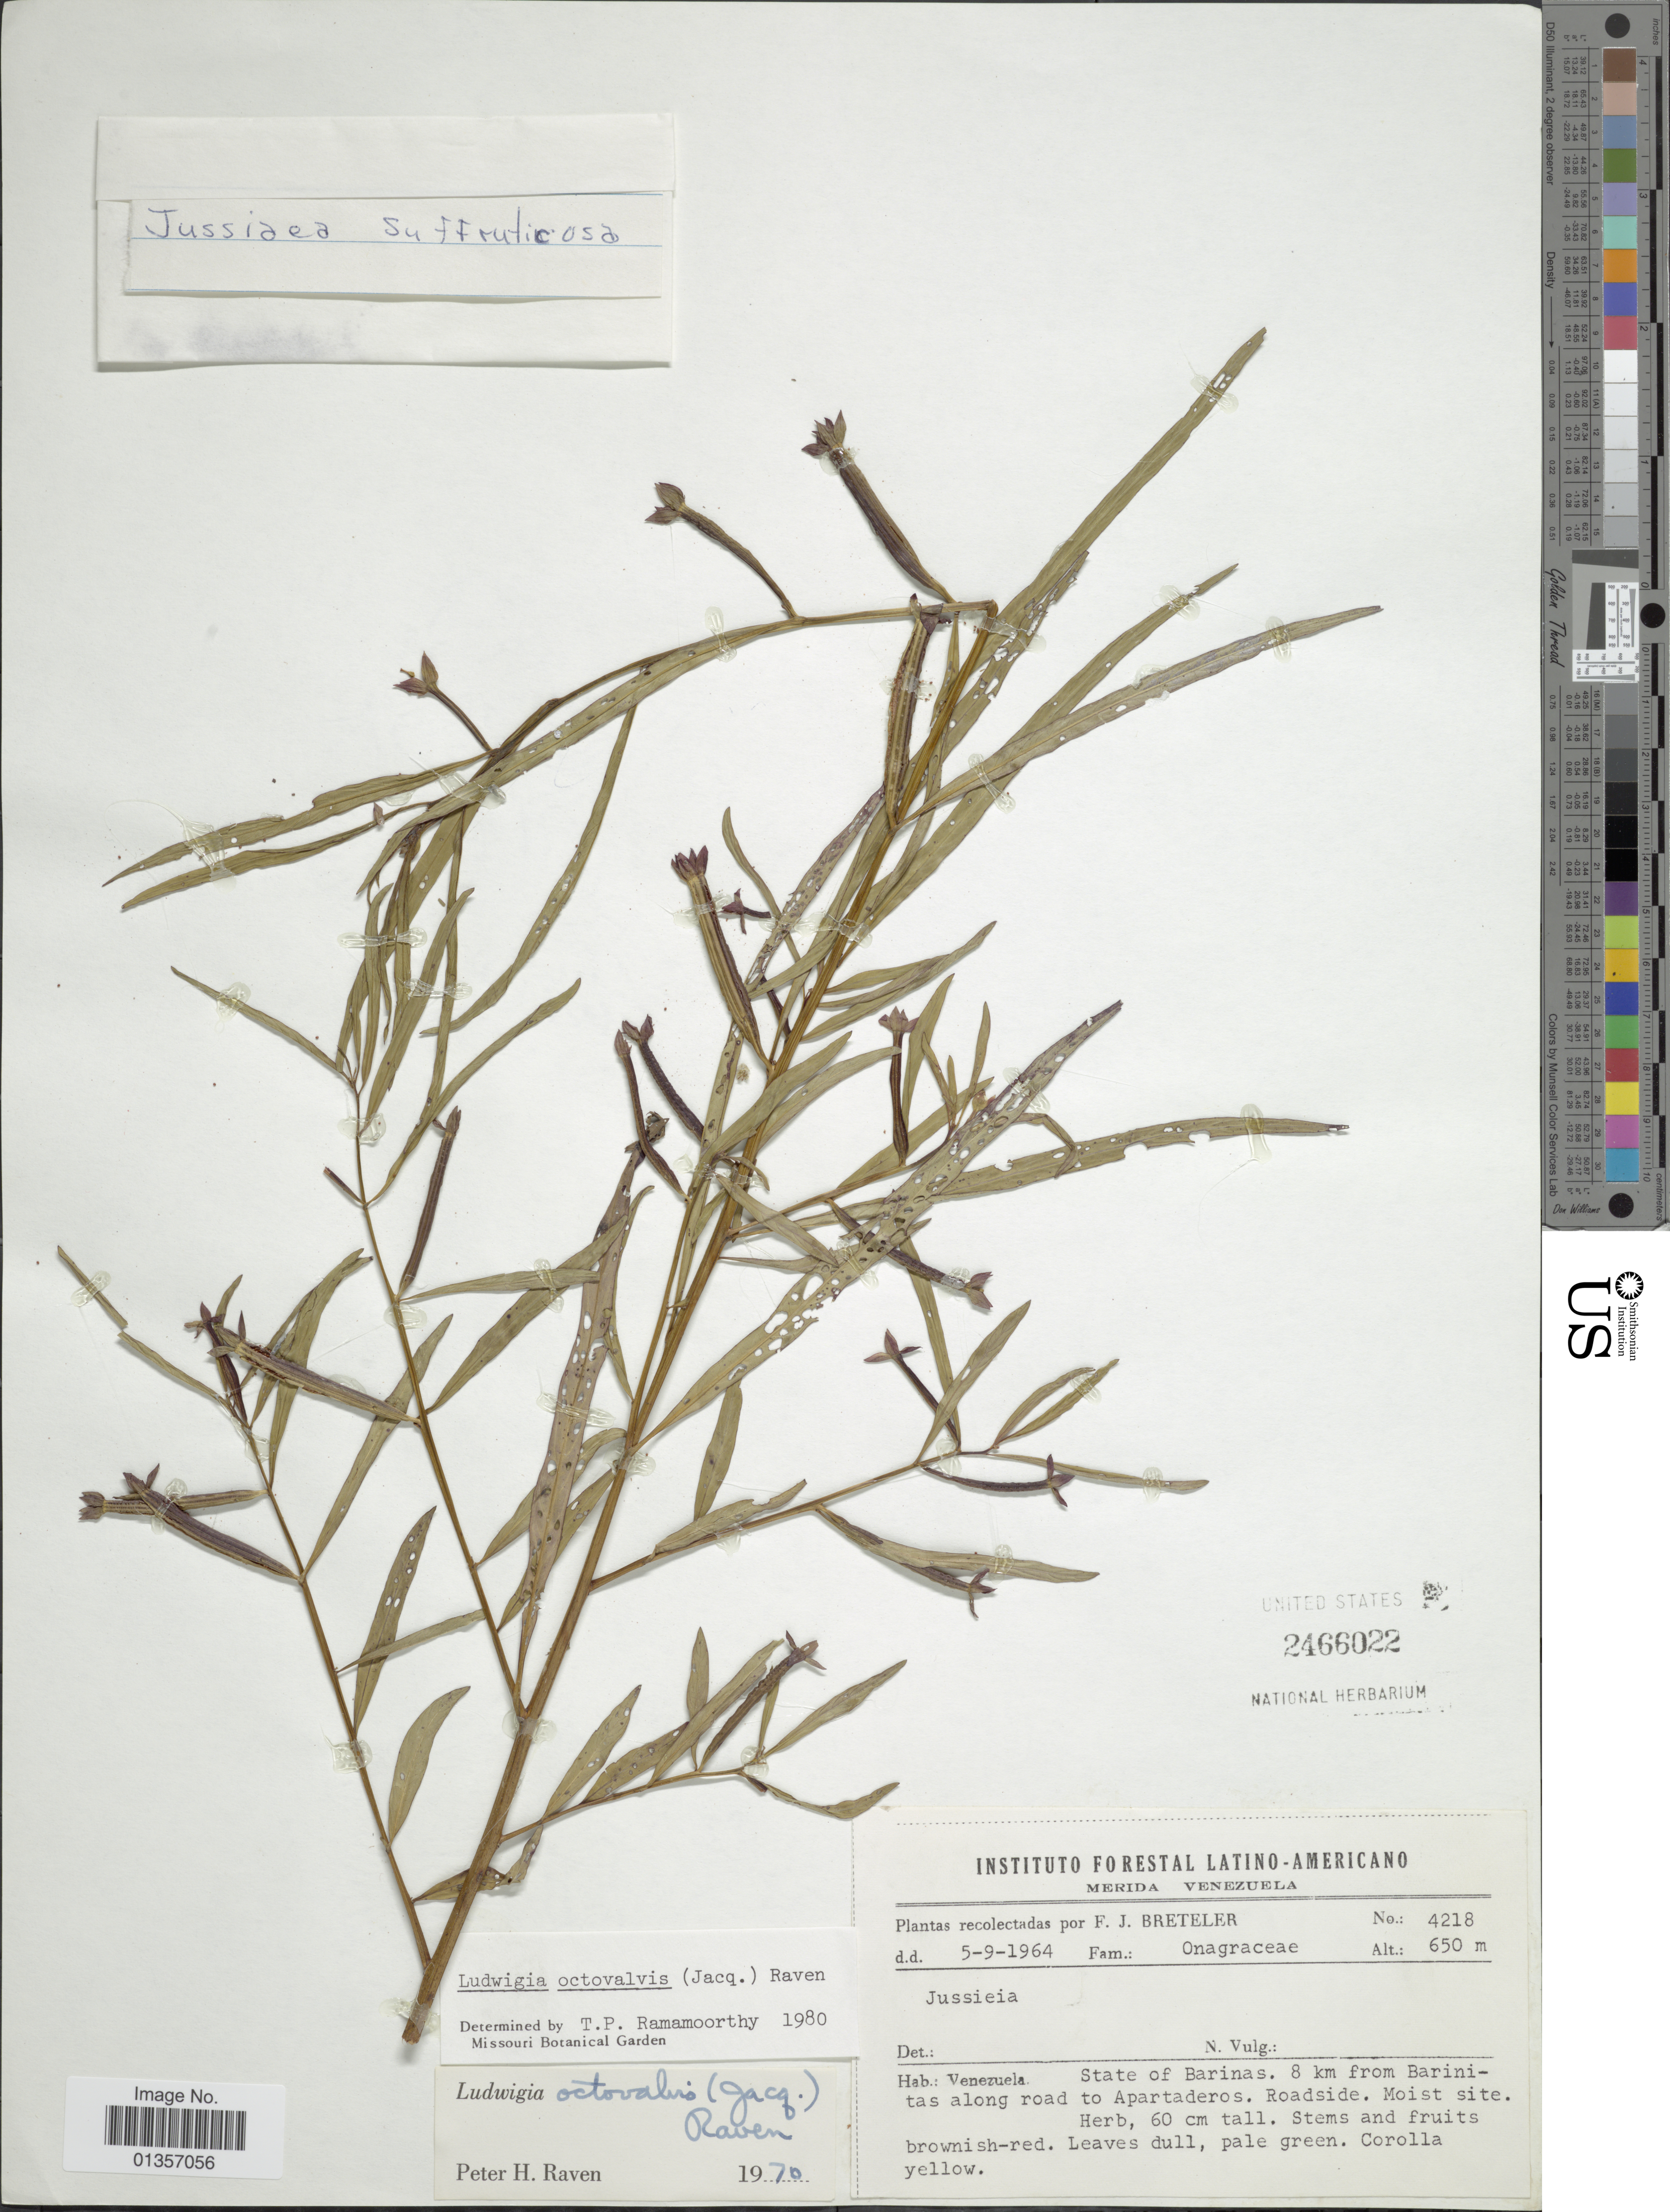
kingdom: Plantae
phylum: Tracheophyta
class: Magnoliopsida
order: Myrtales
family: Onagraceae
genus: Ludwigia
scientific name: Ludwigia octovalvis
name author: (Jacq.) P.H. Raven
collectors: F. J. Breteler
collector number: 4218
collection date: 1964-09-05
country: Venezuela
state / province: Barinas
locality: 8 km from Barinitas along road to Apartaderos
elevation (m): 4218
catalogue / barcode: US 2466022